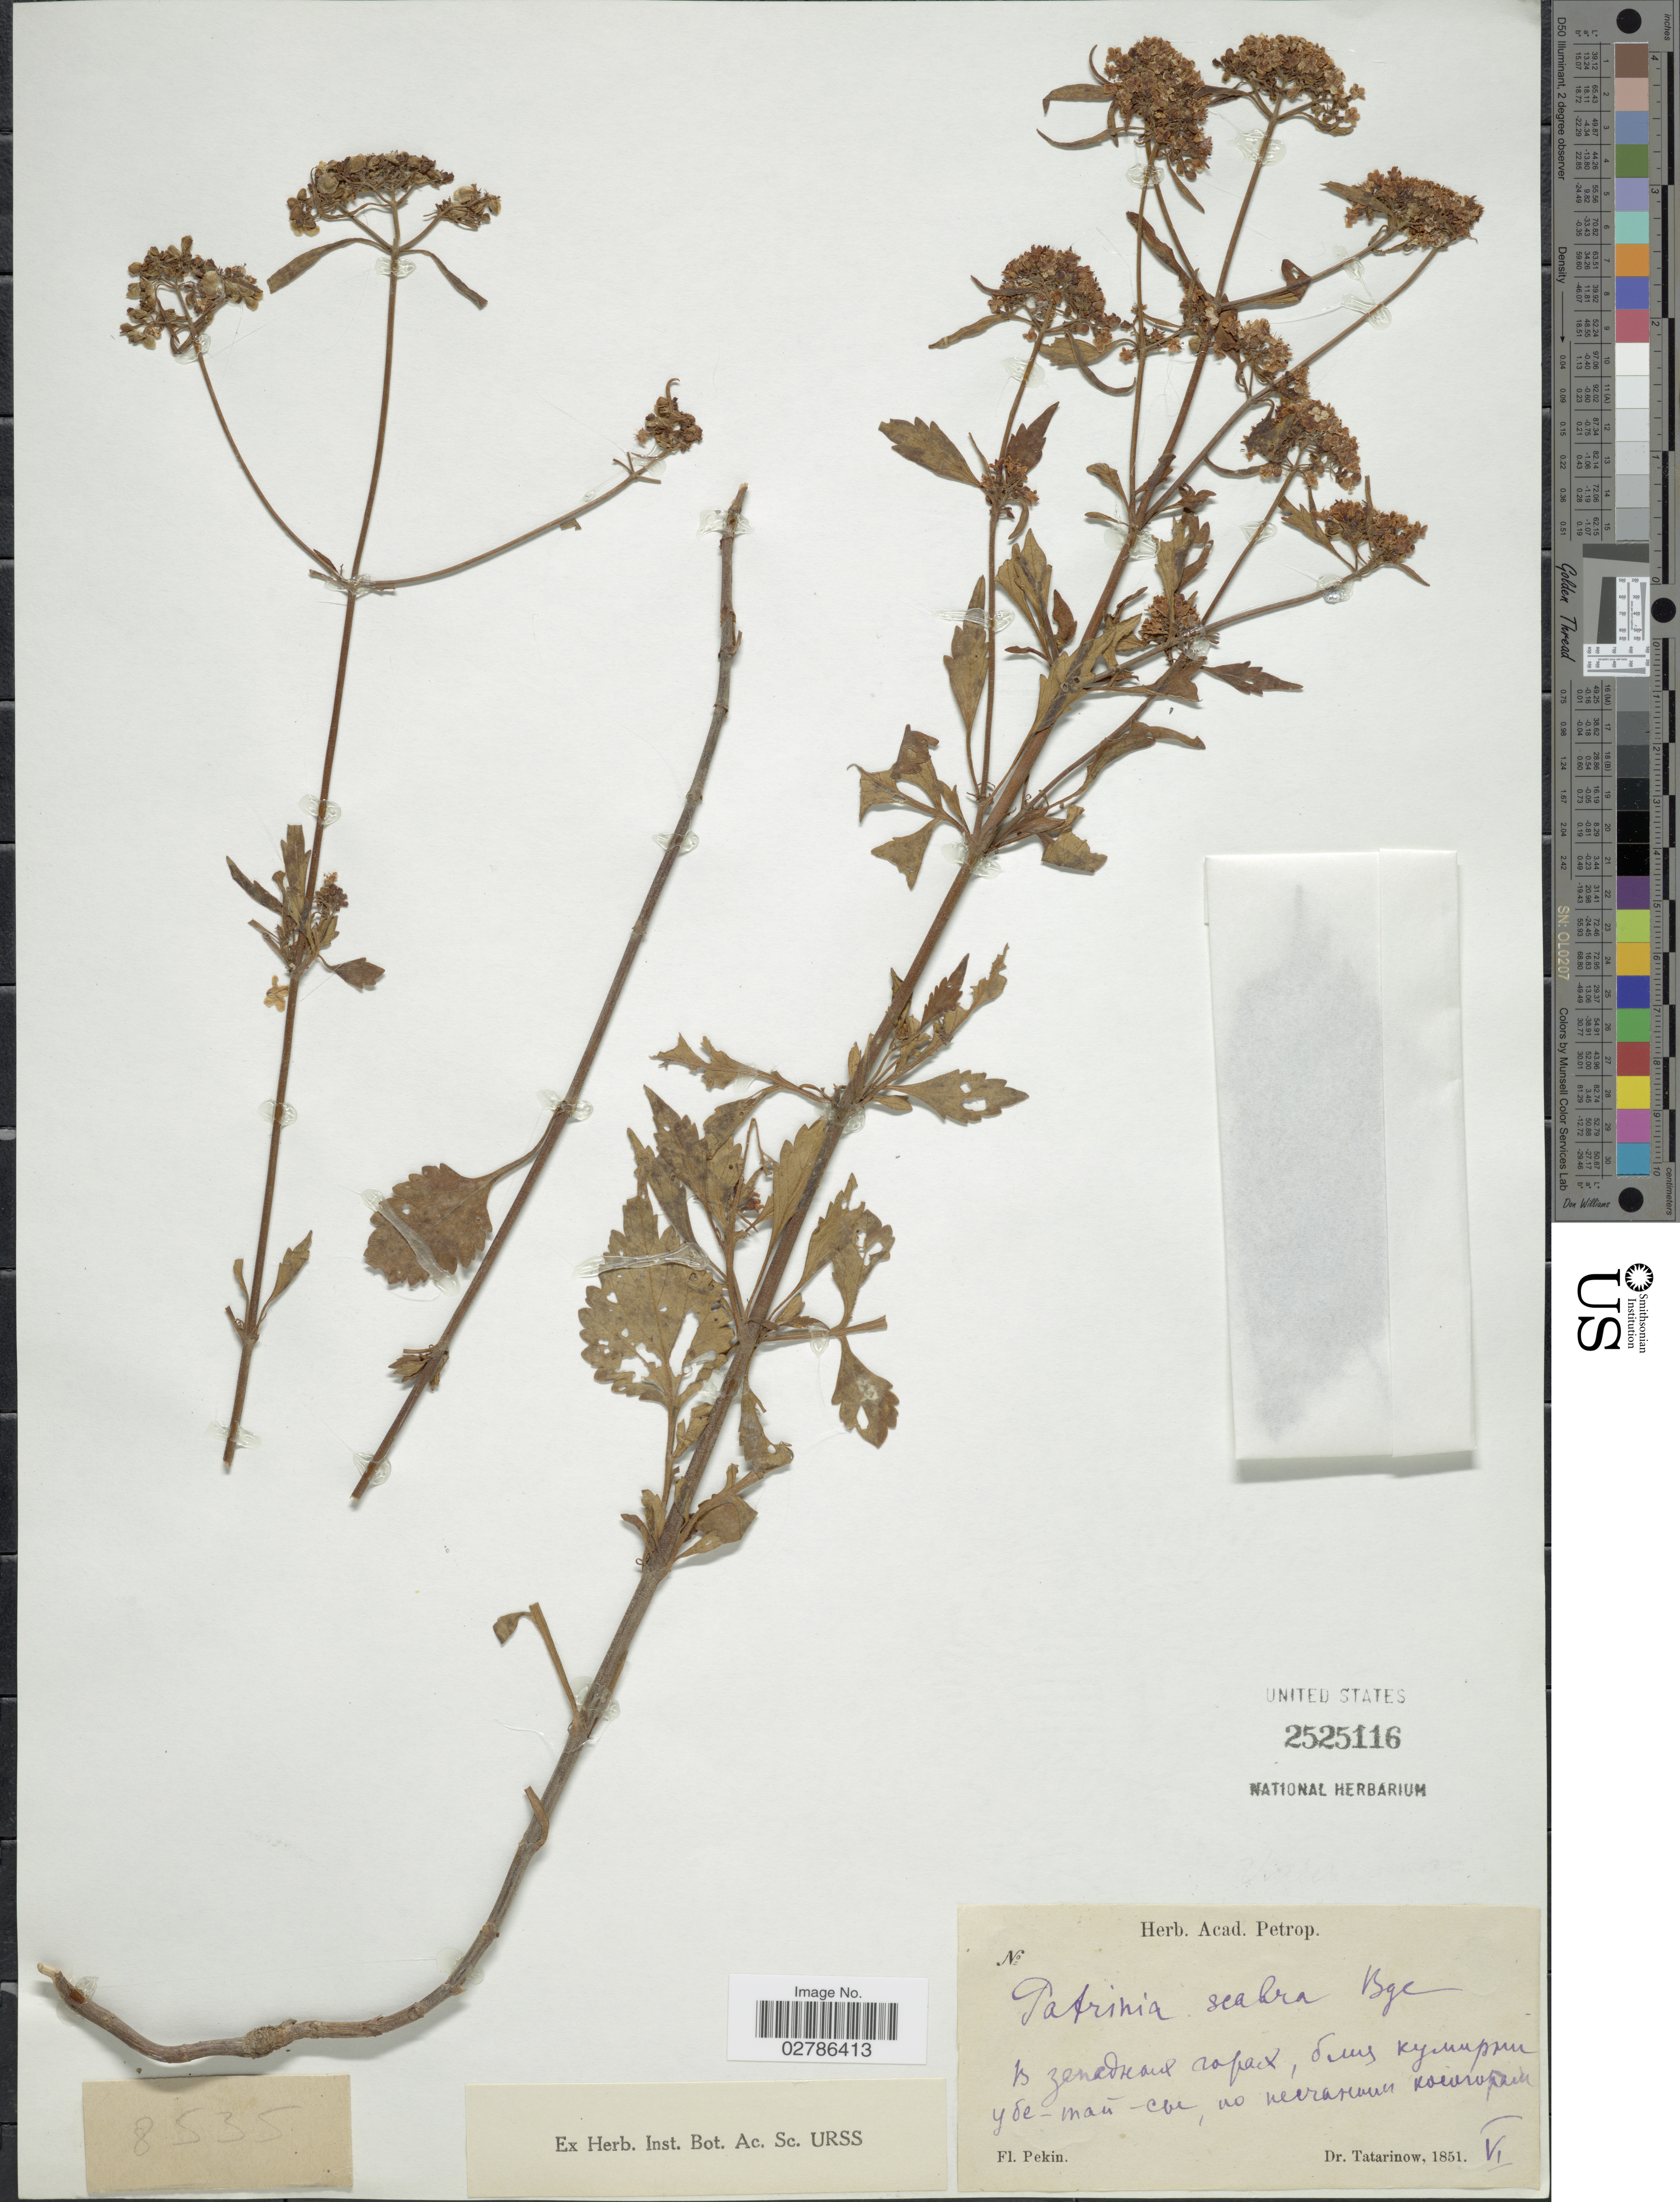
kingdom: Plantae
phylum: Tracheophyta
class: Magnoliopsida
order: Dipsacales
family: Caprifoliaceae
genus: Patrinia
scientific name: Patrinia scabra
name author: Bunge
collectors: -. Tatarinow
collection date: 1851-06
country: China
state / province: Beijing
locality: Fl. Pekin.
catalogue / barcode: US 2525116